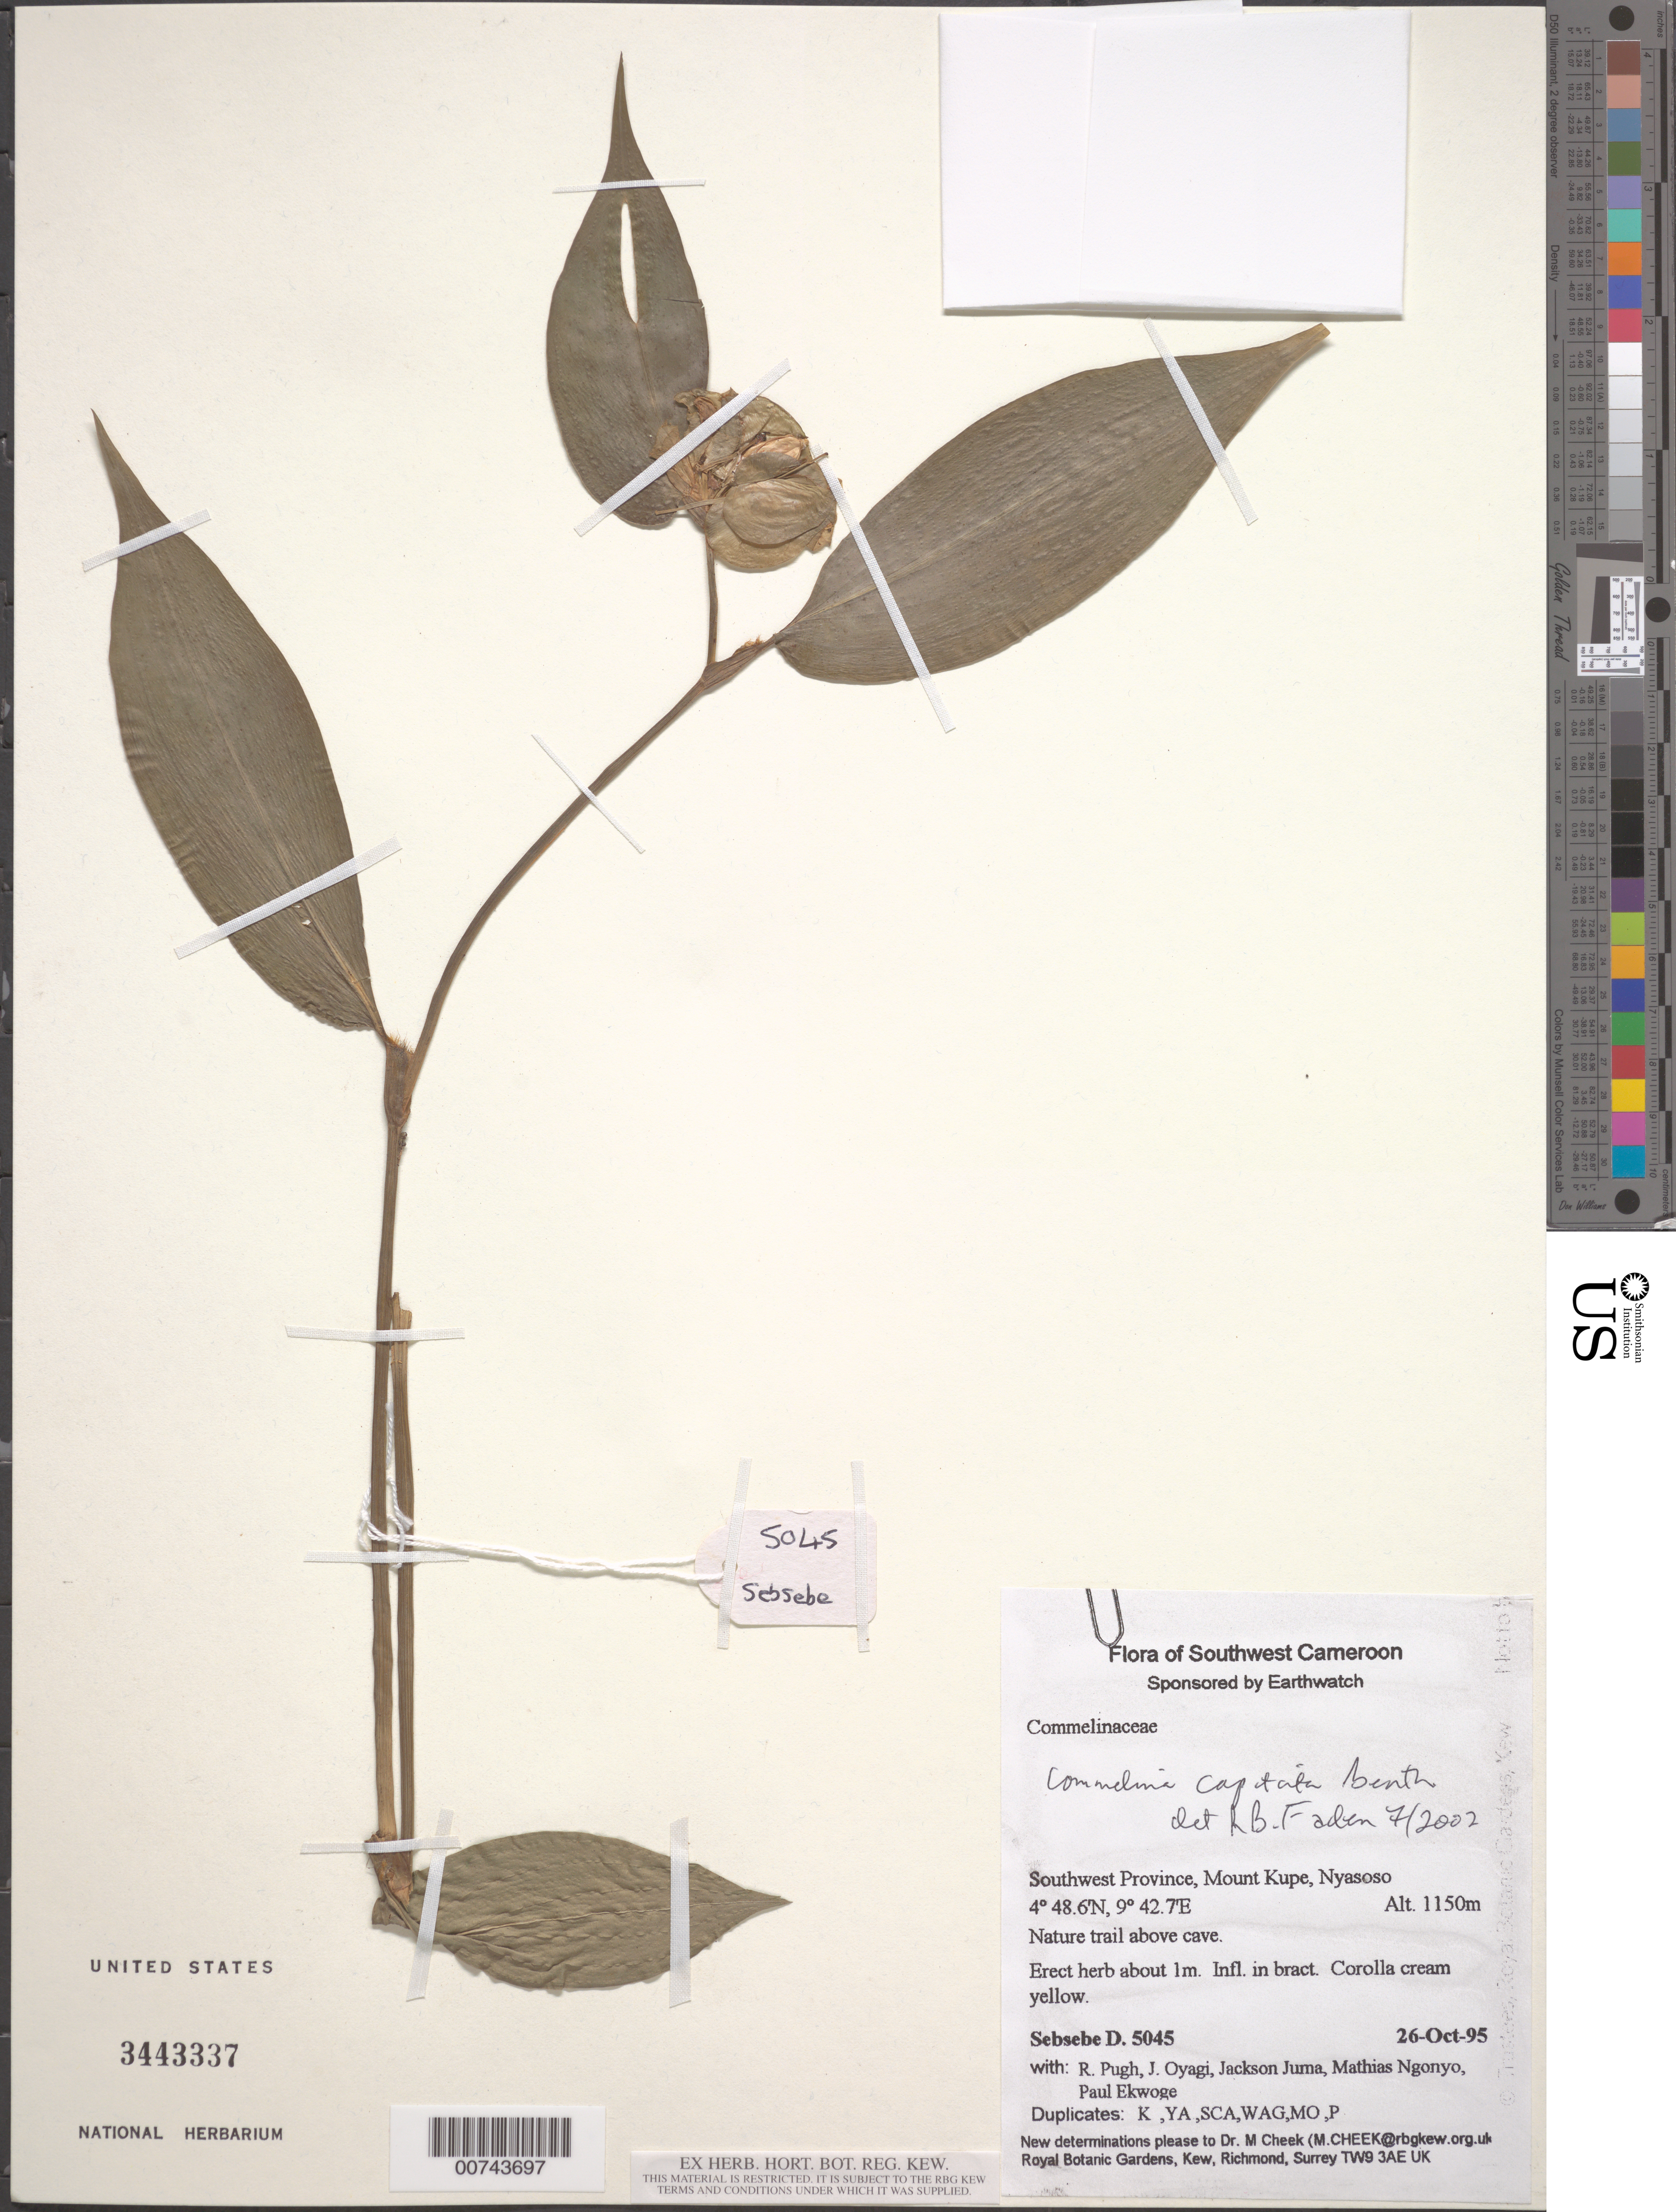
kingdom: Plantae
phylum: Tracheophyta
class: Liliopsida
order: Commelinales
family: Commelinaceae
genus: Commelina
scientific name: Commelina capitata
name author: Benth.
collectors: D. Sebsebe, R. Pugh, J. Oyagi, J. Juma, M. Ngonyo & P. Ekwoge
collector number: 5045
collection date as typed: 26 Oct 1995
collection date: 1995-10-26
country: Cameroon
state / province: Sud-Ouest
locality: Nyasoso.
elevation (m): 1150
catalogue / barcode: US 3443337